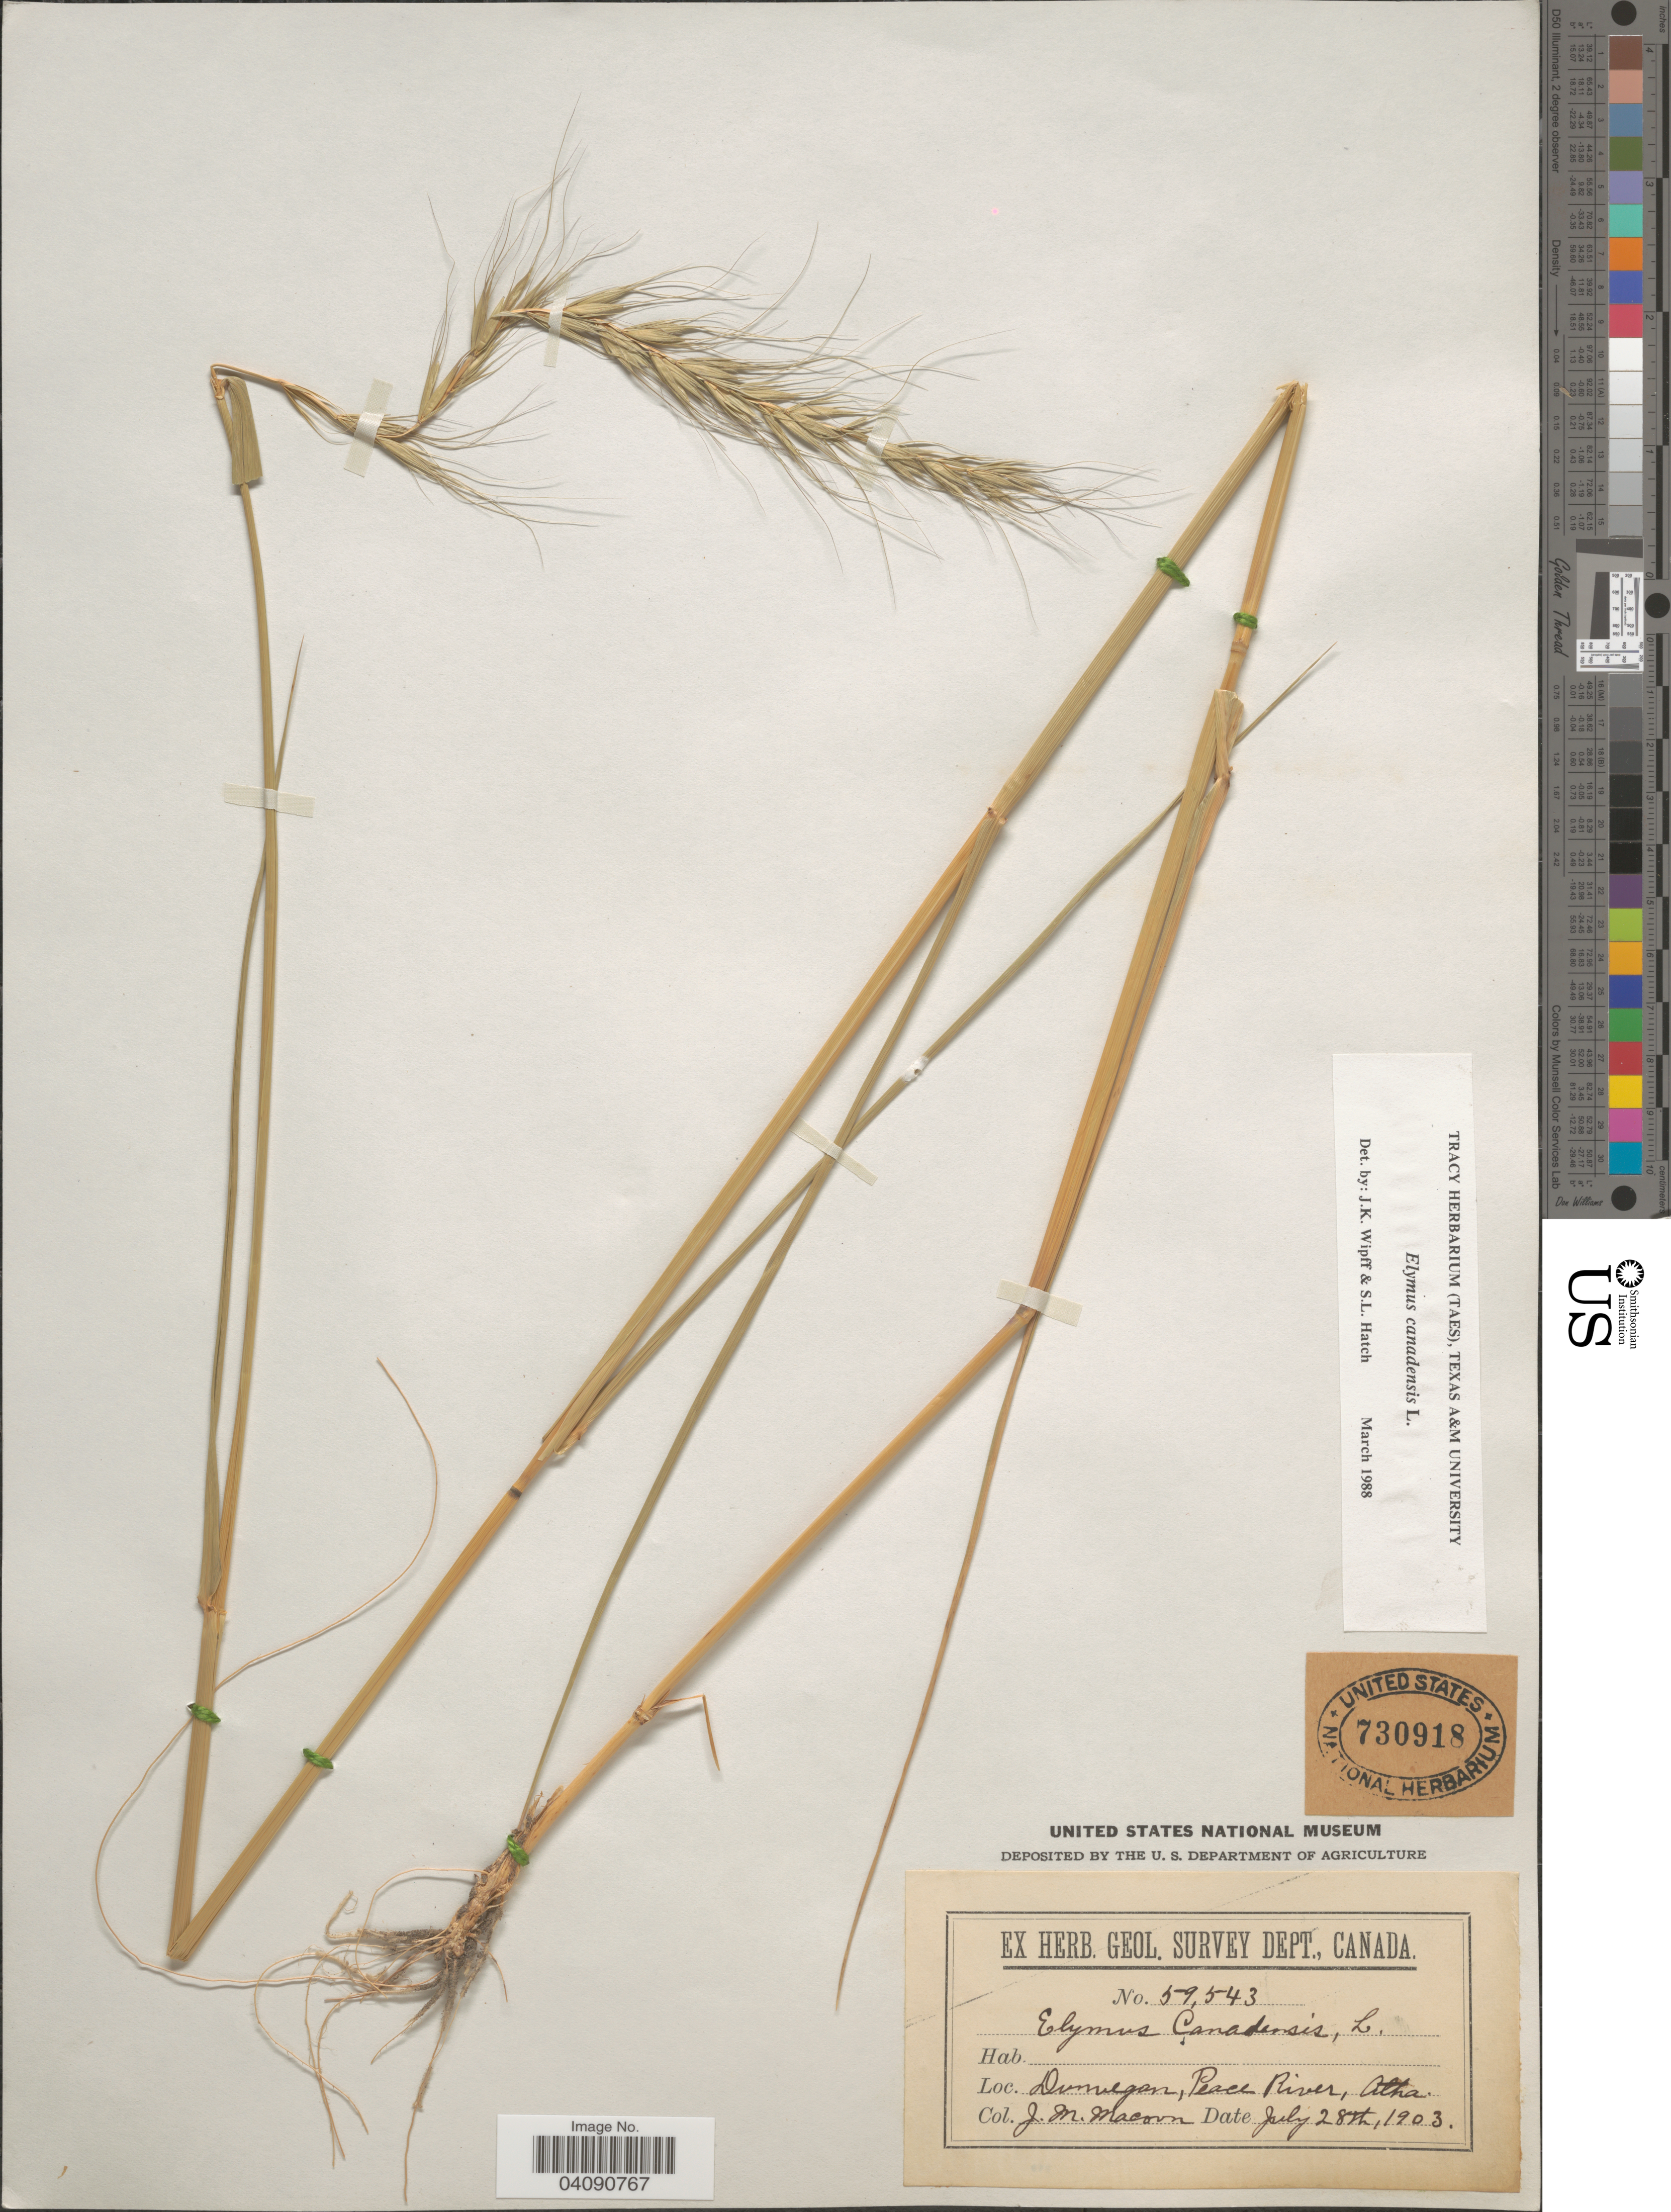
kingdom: Plantae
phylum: Tracheophyta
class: Liliopsida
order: Poales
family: Poaceae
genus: Elymus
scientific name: Elymus canadensis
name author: L.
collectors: J. M. Macoun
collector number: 59543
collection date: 1903-07-28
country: Canada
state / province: Alberta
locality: Geol. Survey Dept., Canada. Dunvegan, Peace River, Atha.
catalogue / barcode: US 730918